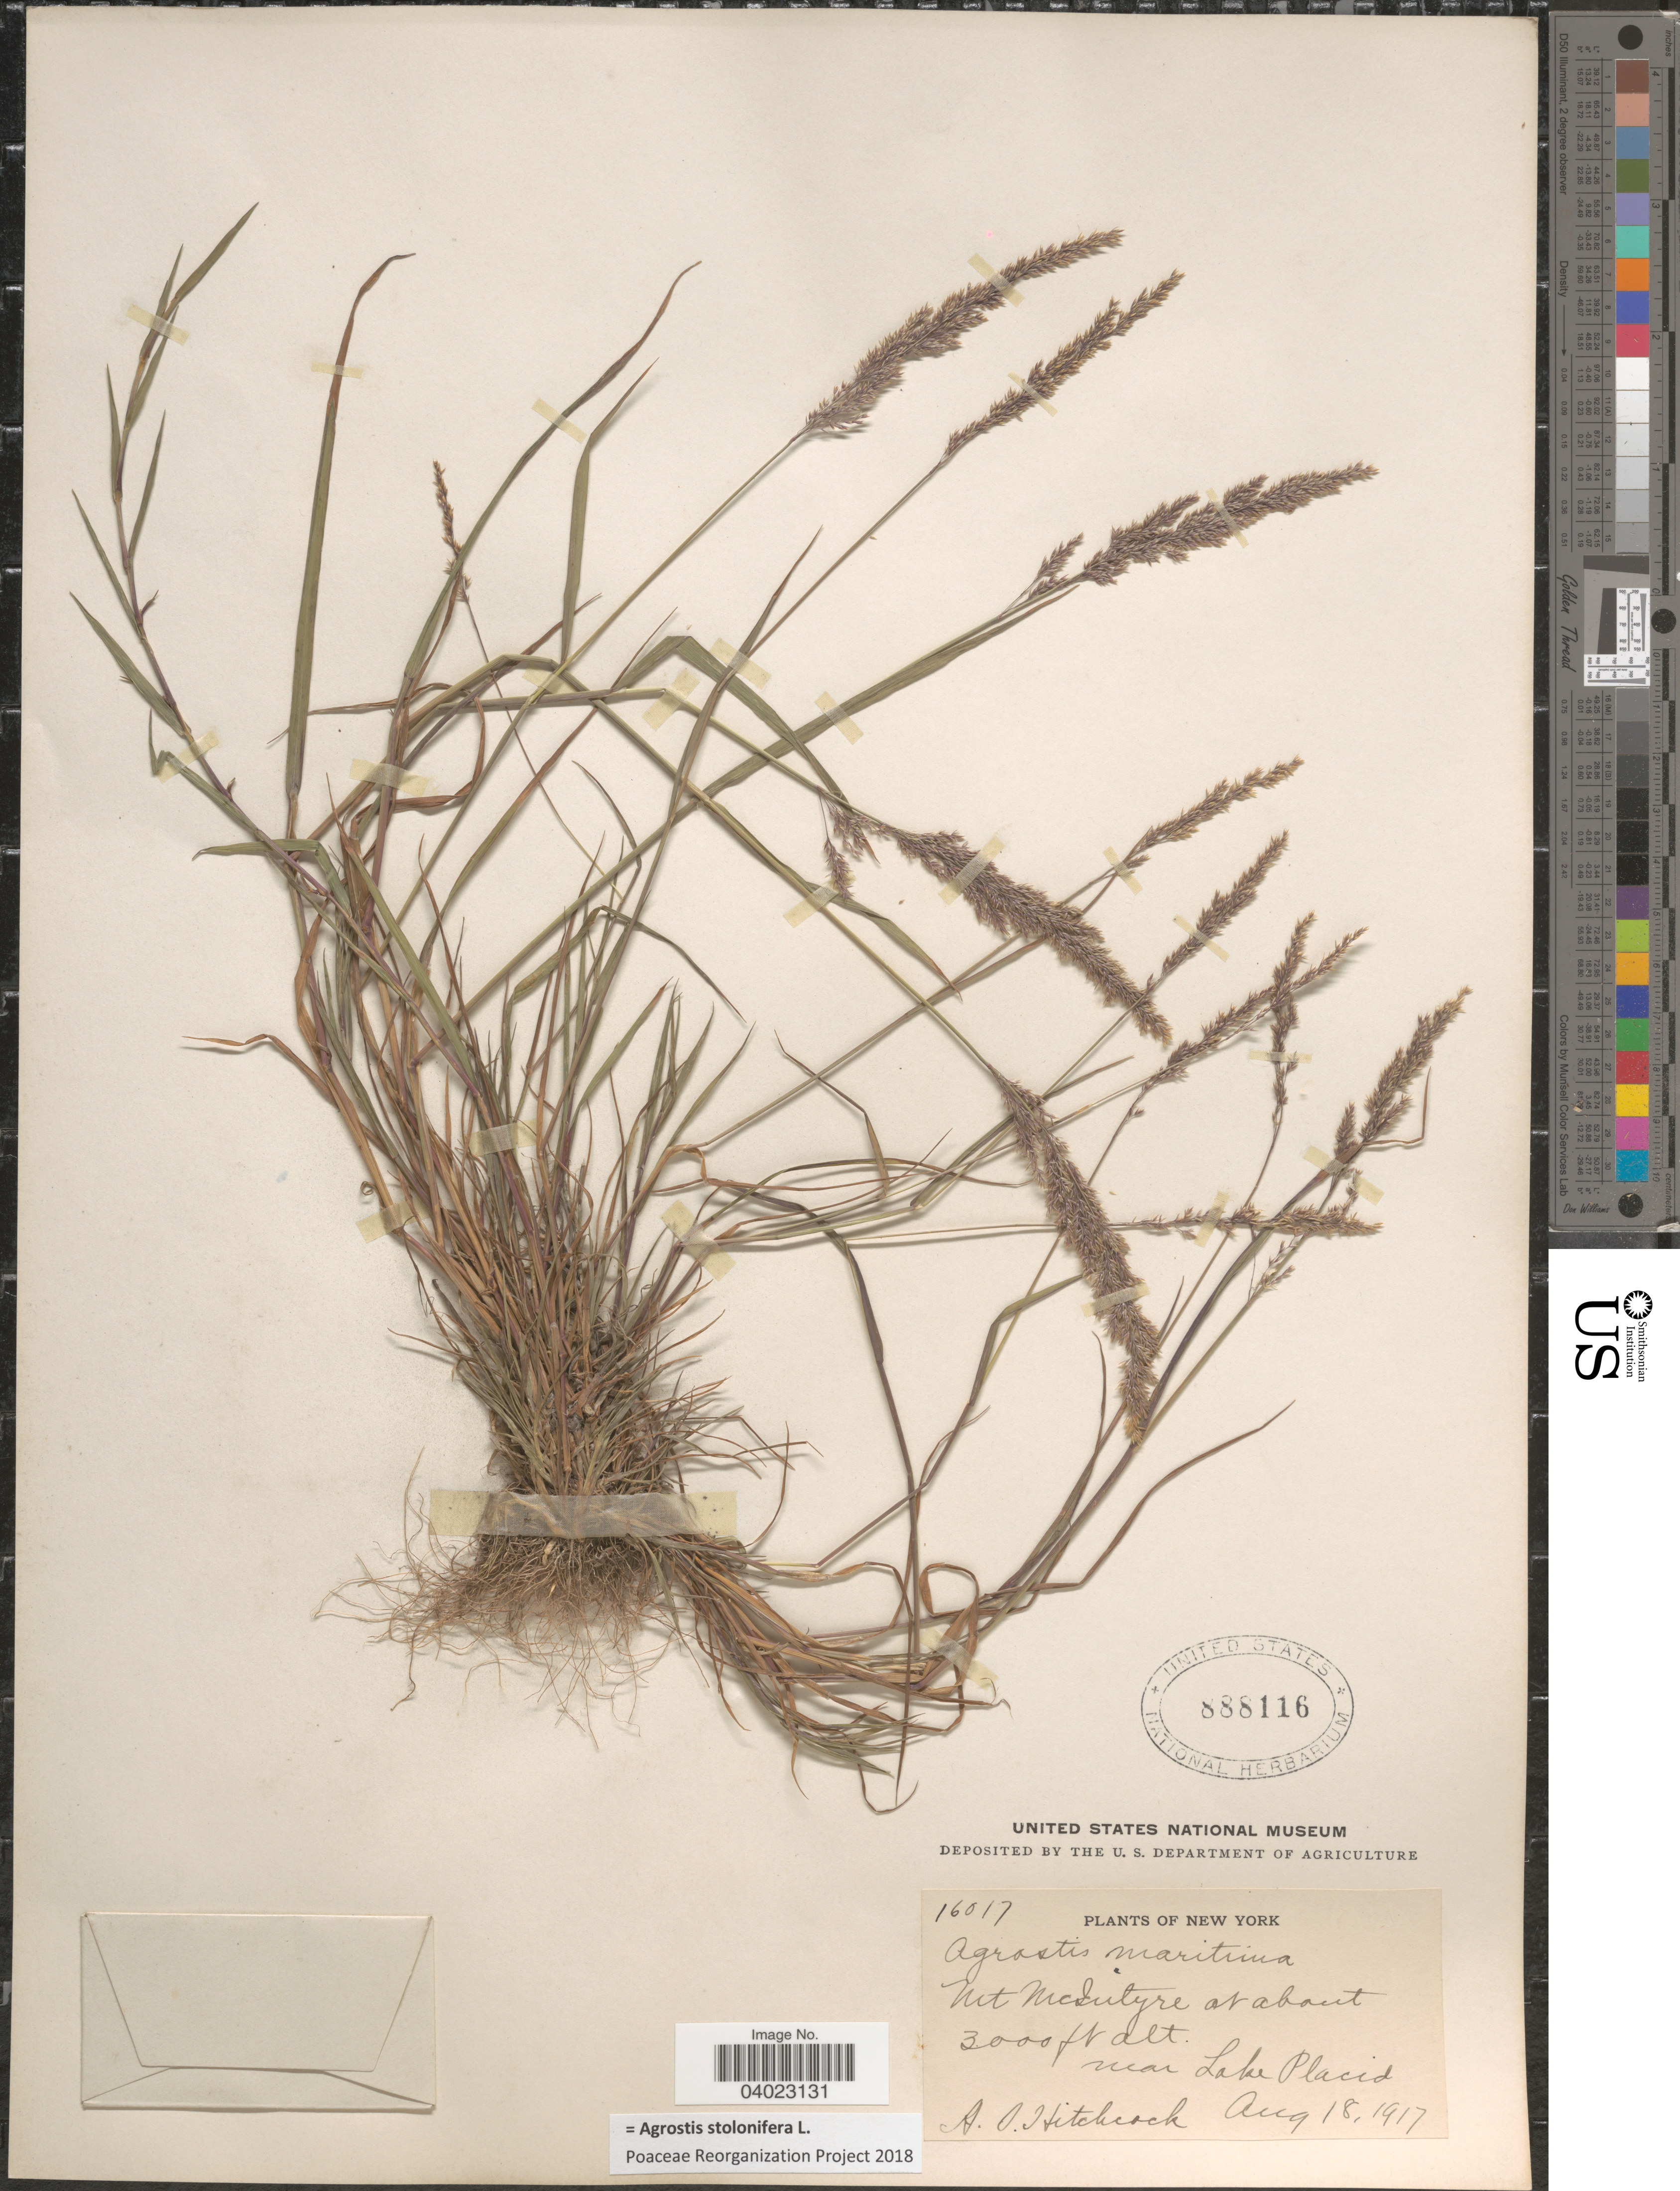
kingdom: Plantae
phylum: Tracheophyta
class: Liliopsida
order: Poales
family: Poaceae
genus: Agrostis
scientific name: Agrostis stolonifera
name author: L.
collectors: A. S. Hitchcock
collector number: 16017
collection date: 1917-08-18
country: United States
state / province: New York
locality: Mt McIntyre near Lake Placid.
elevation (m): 914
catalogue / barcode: US 888116